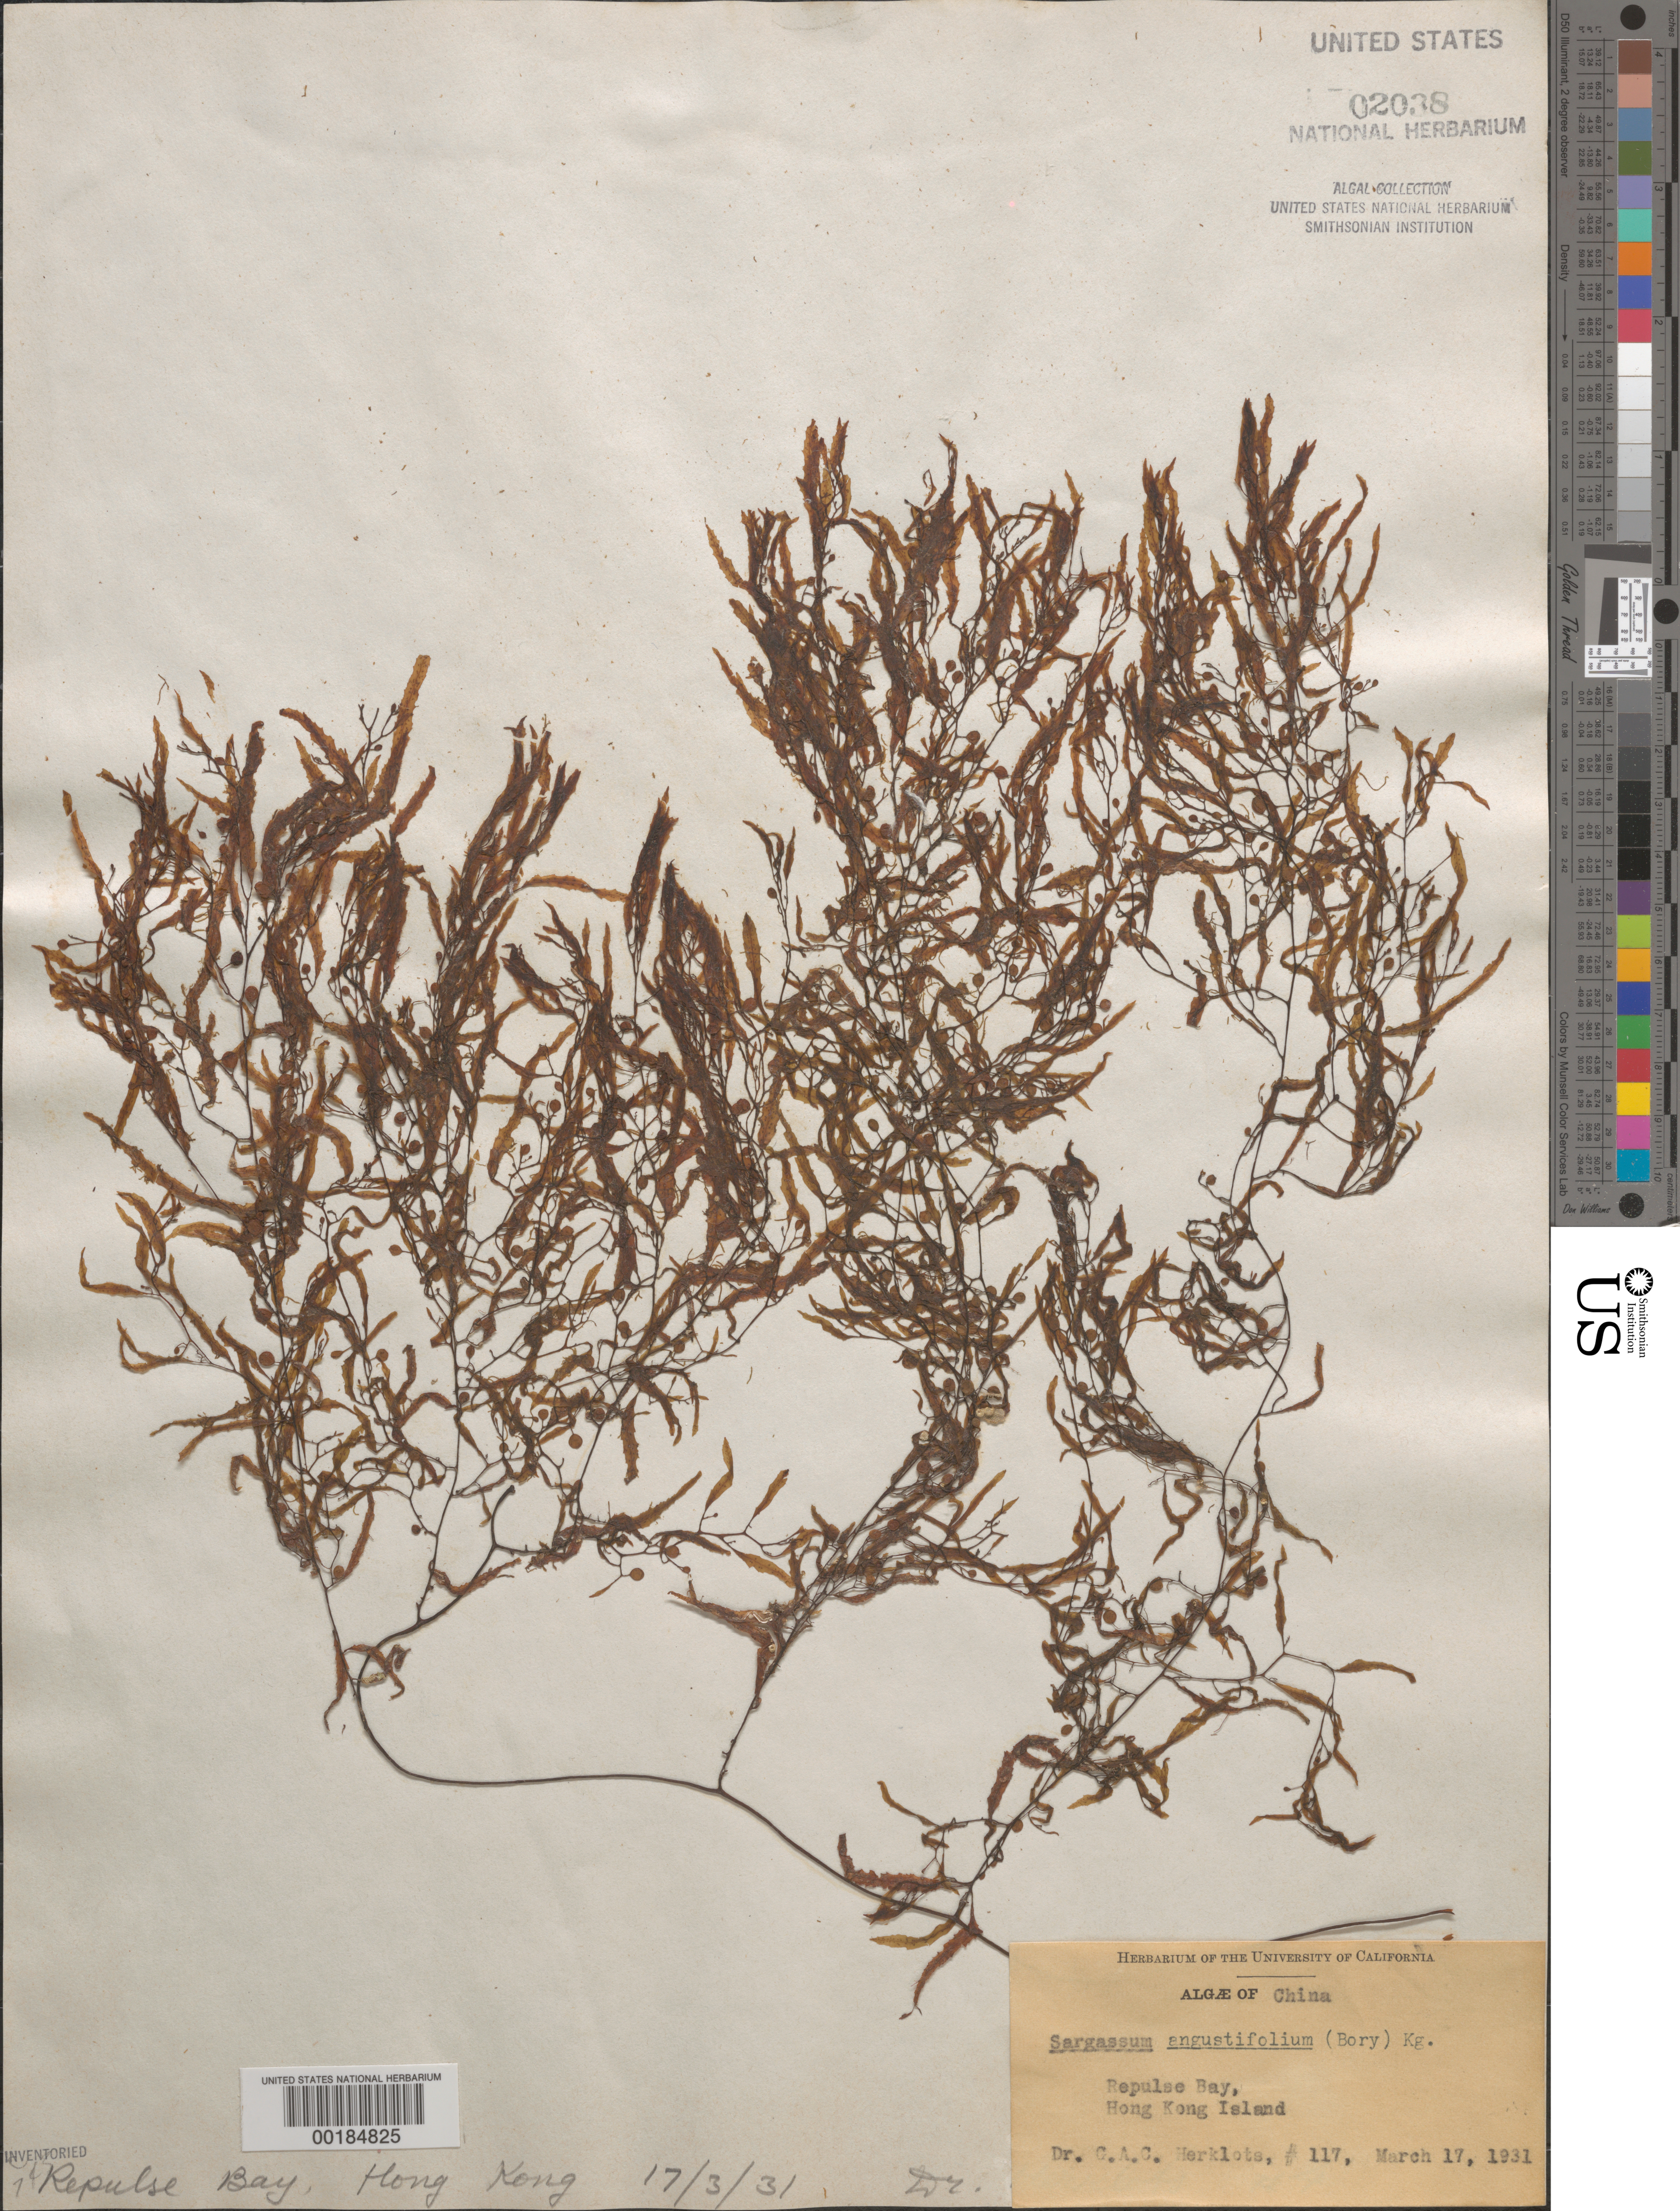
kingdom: Chromista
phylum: Ochrophyta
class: Phaeophyceae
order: Fucales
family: Sargassaceae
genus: Sargassum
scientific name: Sargassum angustifolium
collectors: G. Herklots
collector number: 117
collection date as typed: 17 Mar 1931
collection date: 1931-03-17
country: China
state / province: Hong Kong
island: Hong Kong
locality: Repulse Bay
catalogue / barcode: US 2038